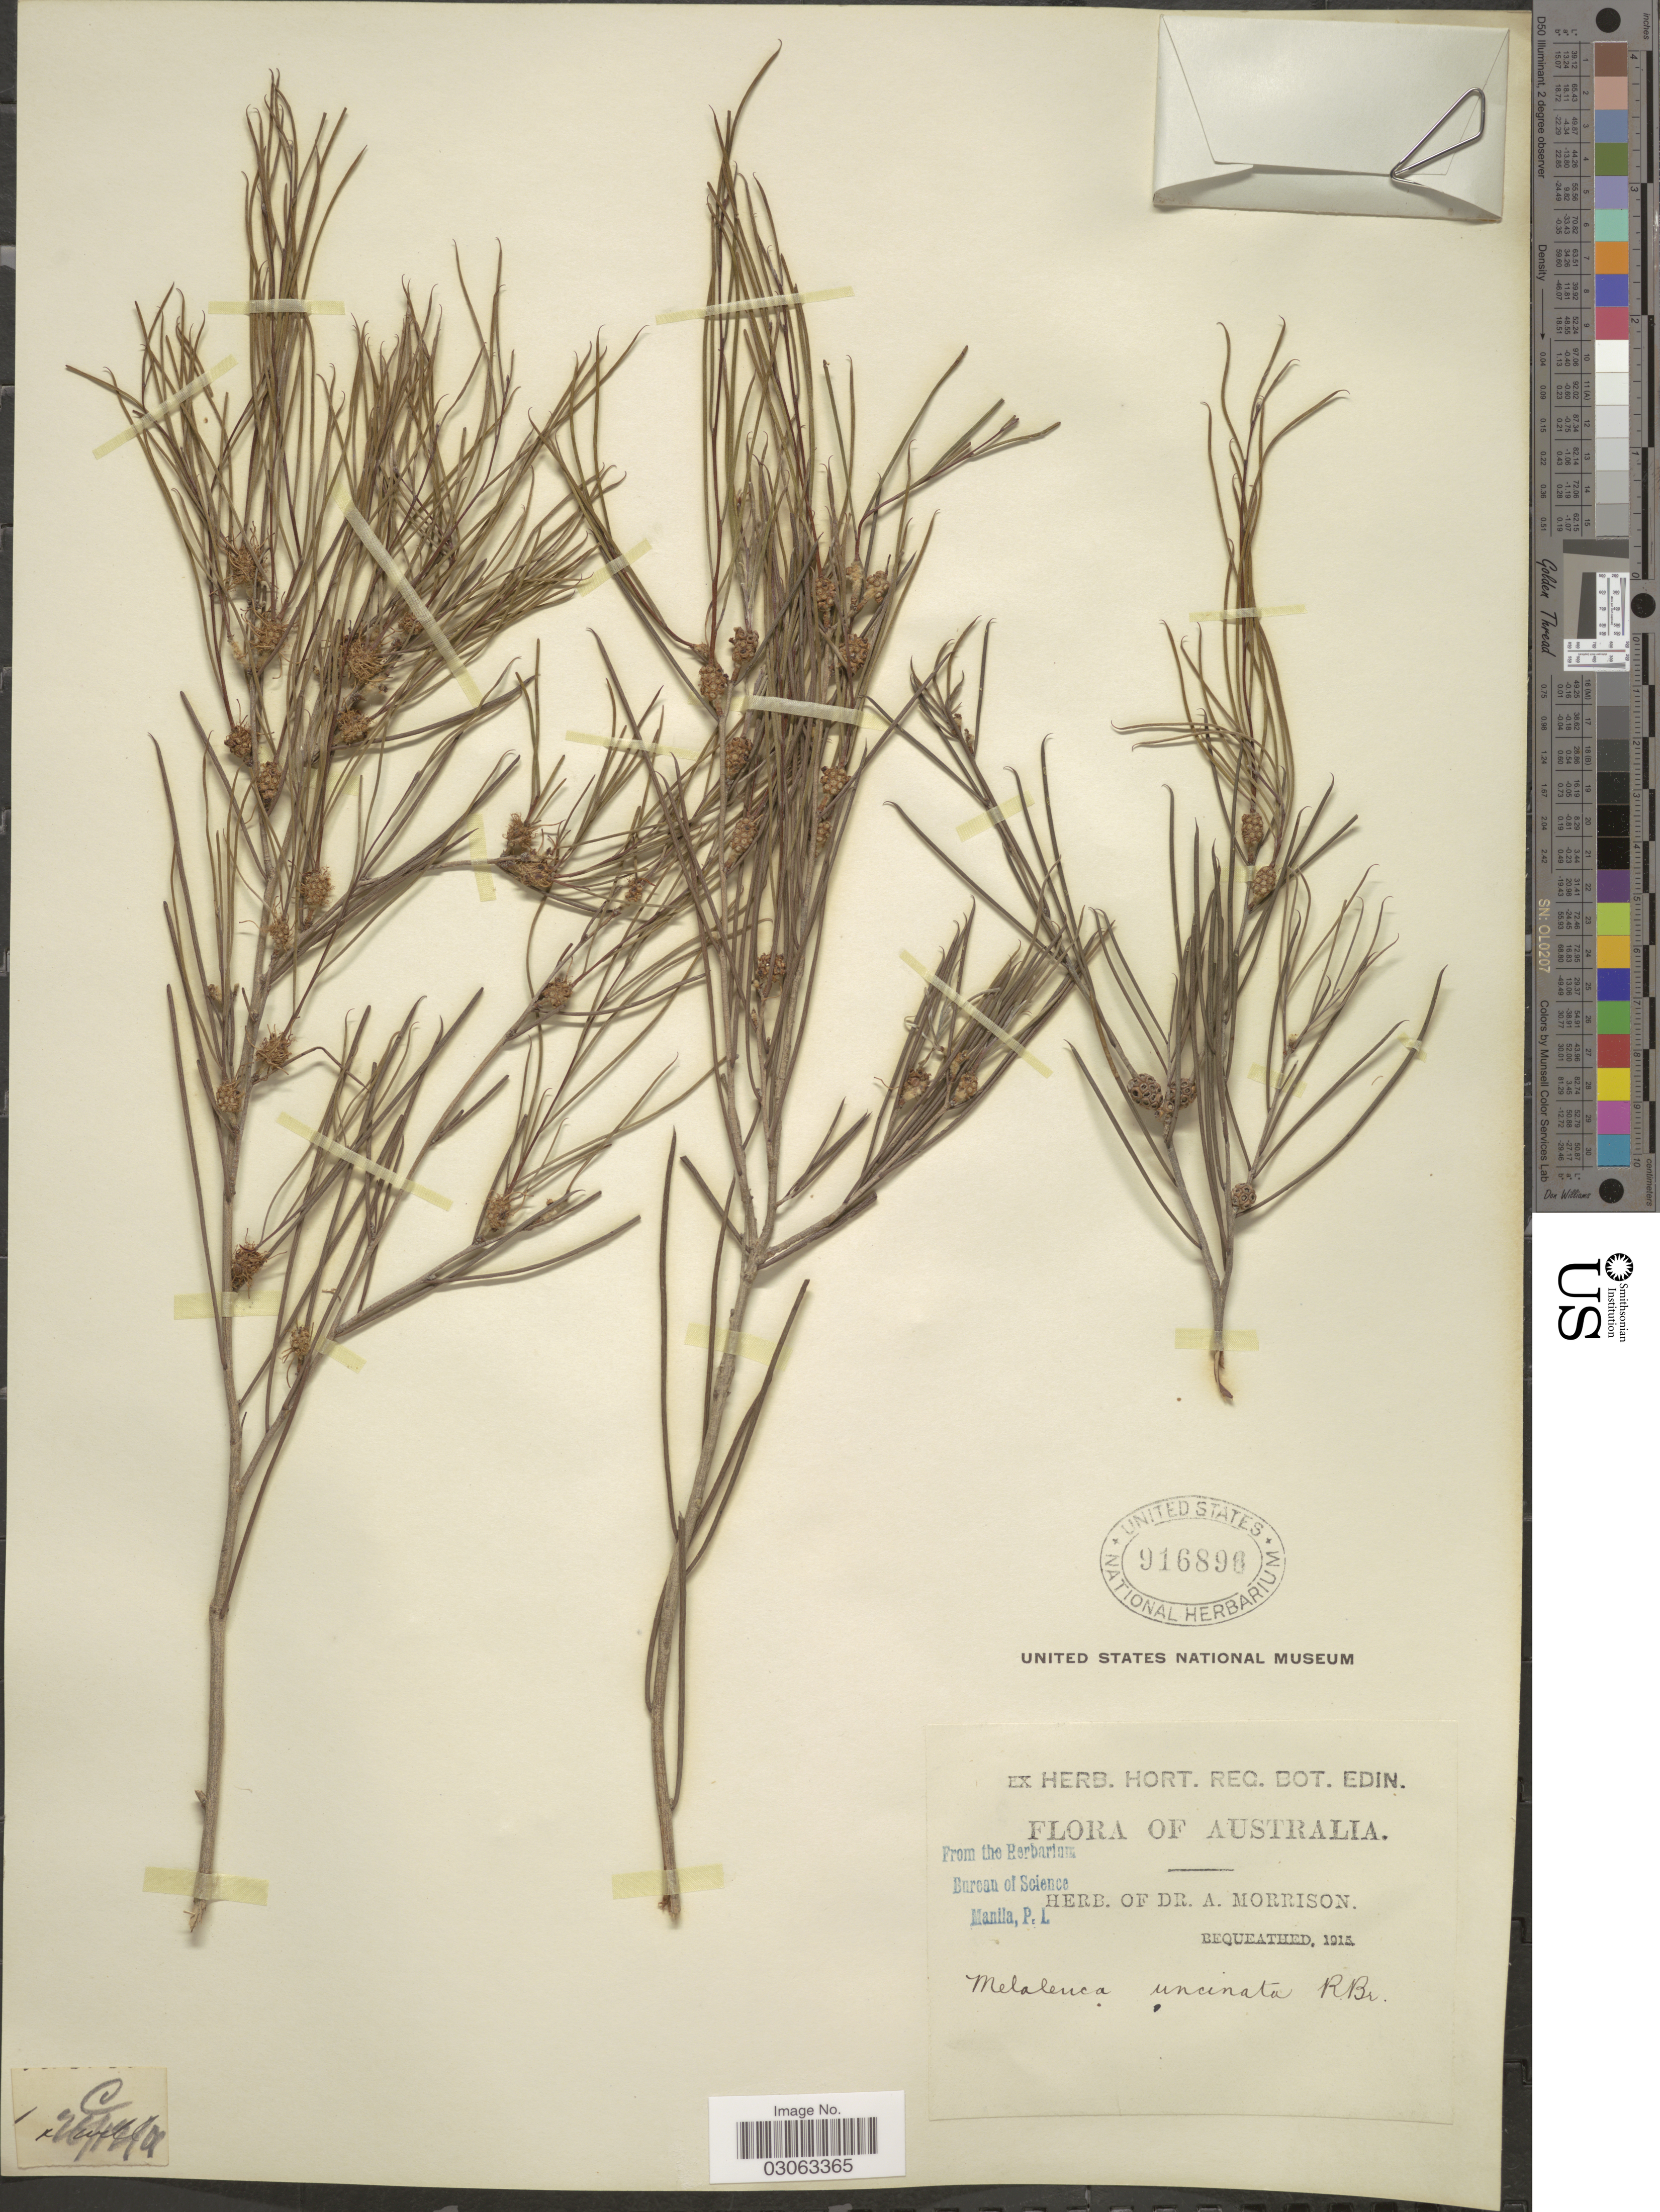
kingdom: Plantae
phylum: Tracheophyta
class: Magnoliopsida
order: Myrtales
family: Myrtaceae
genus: Melaleuca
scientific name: Melaleuca uncinata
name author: R. Br.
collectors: ex herb. Dr. A. Morrison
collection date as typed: Transcribed d/m/y: 26/12/1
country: Australia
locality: C.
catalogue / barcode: US 916896